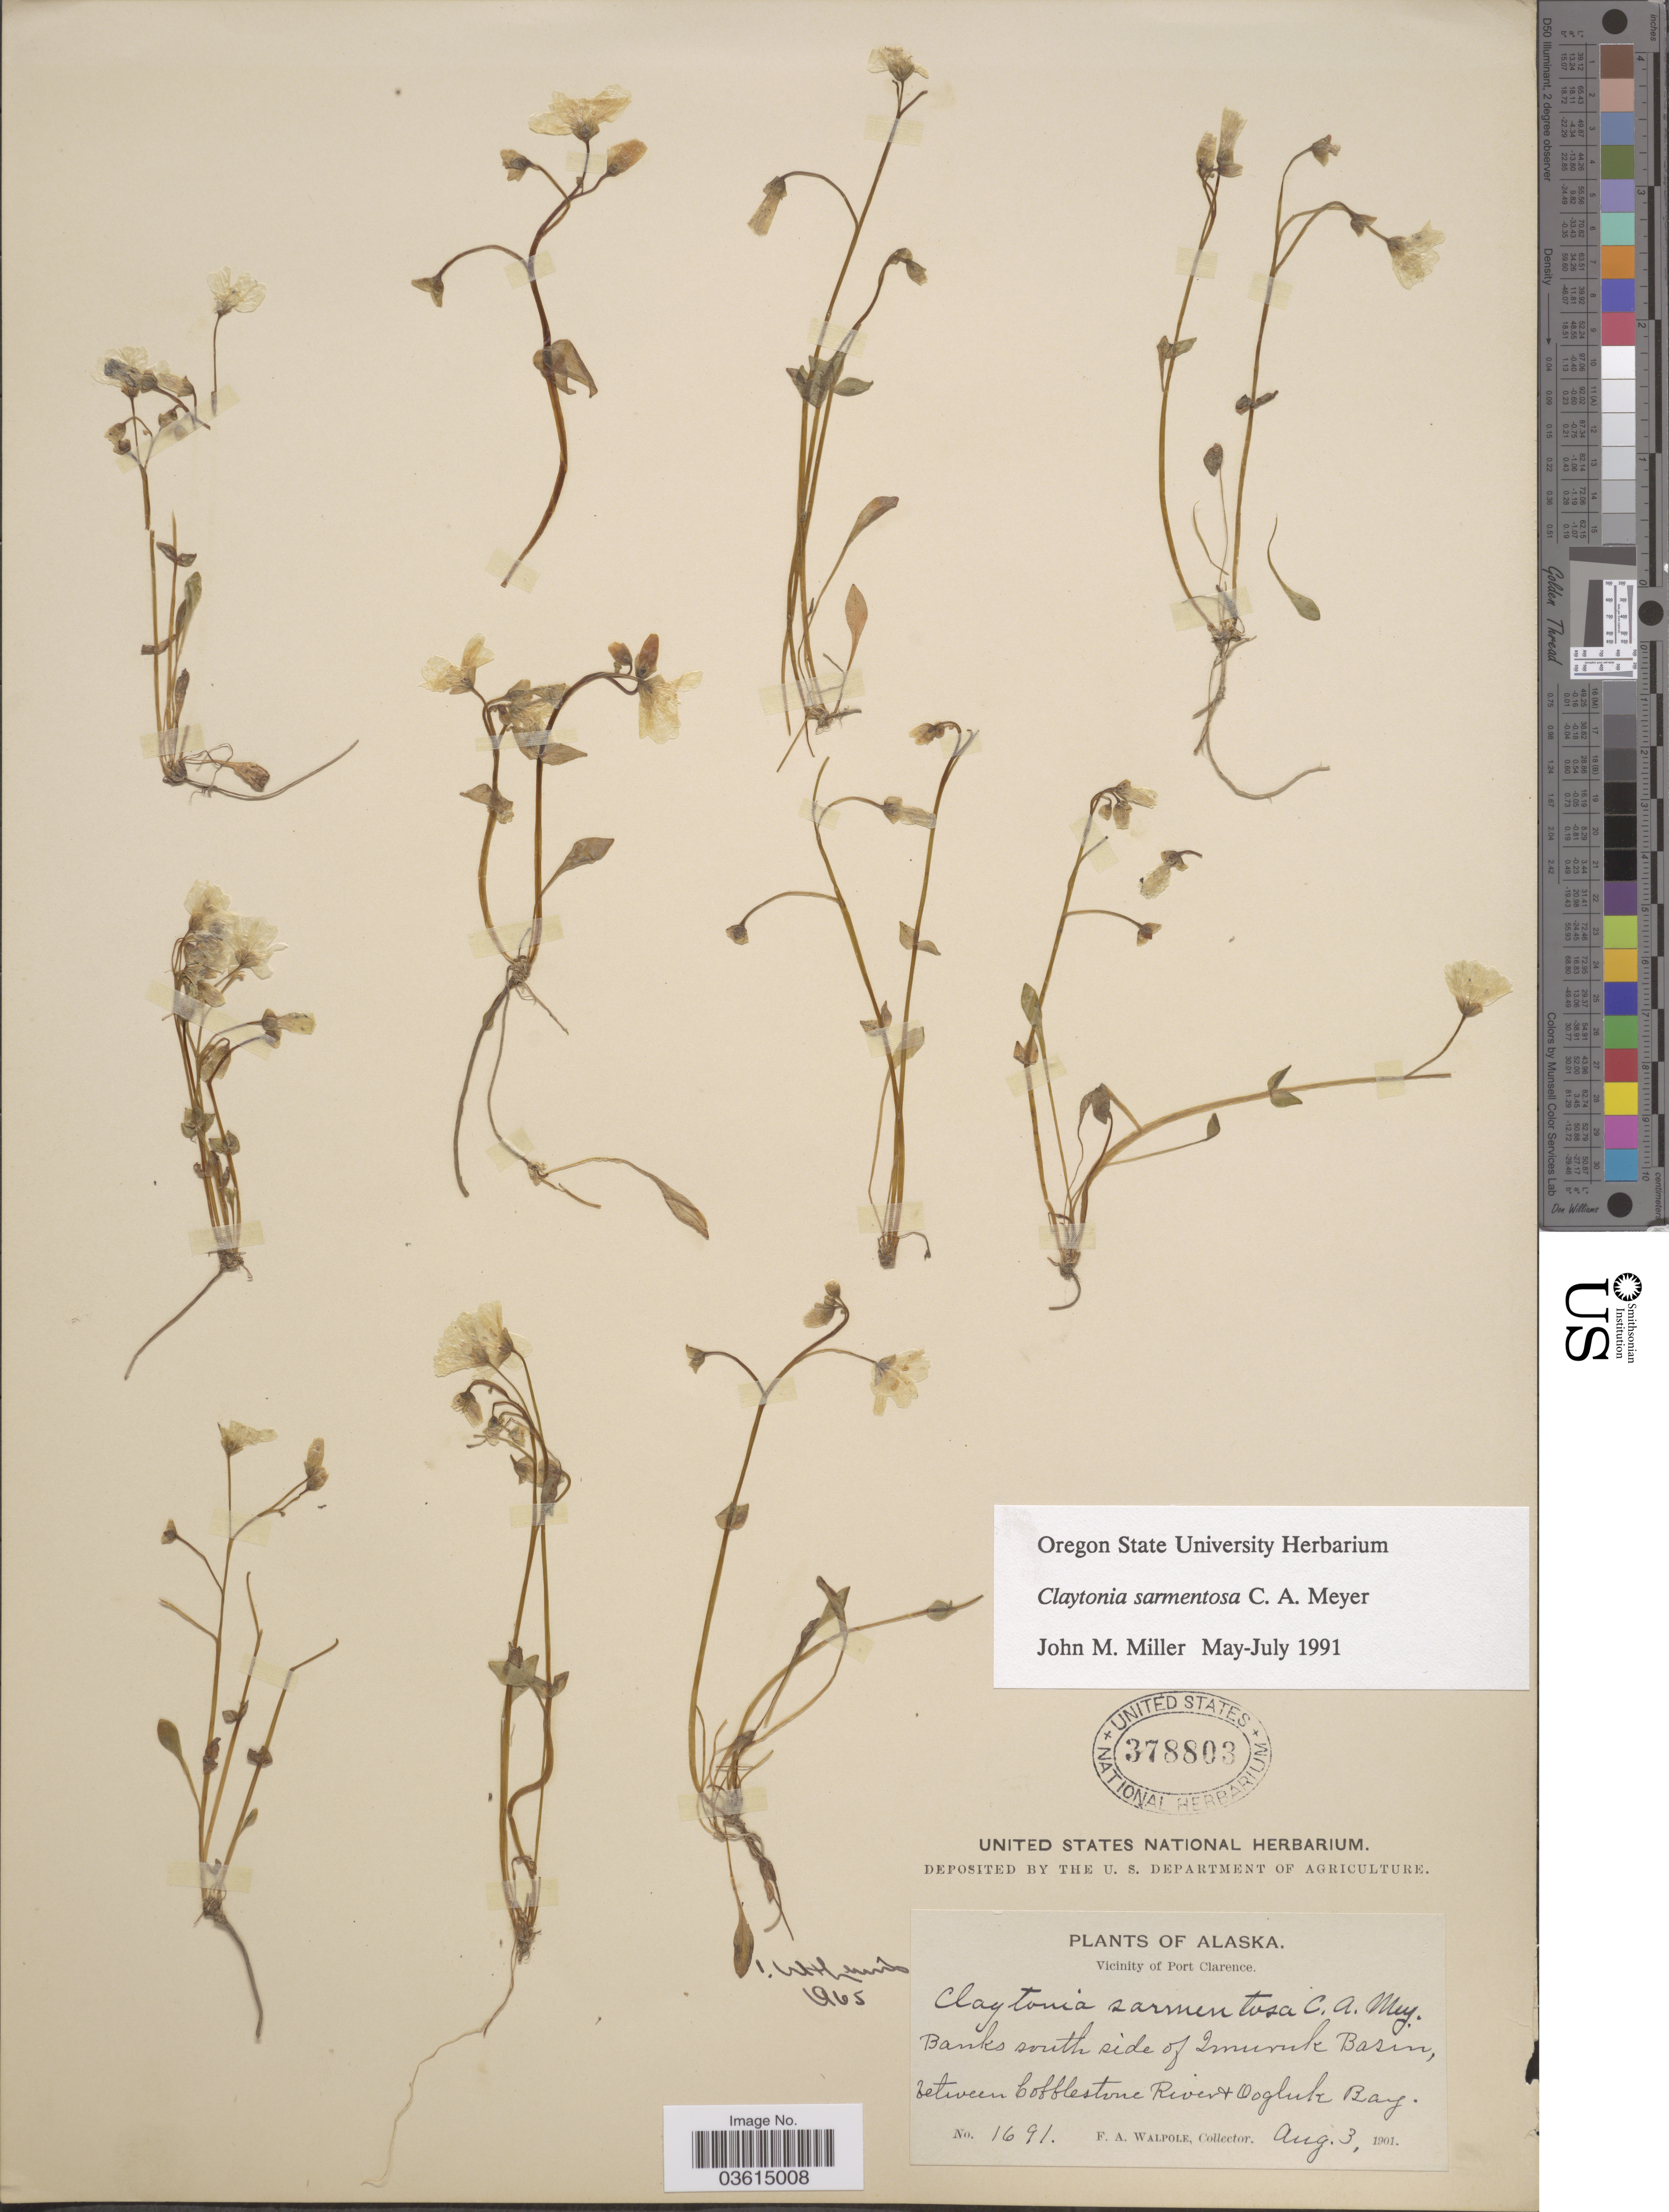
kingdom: Plantae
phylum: Tracheophyta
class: Magnoliopsida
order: Caryophyllales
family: Montiaceae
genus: Claytonia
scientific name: Claytonia sarmentosa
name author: C.A. Mey.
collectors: F. Walpole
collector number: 1691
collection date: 1901-08-03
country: United States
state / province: Alaska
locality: Vicinity of Port Clarence. Banks south side of Imuruk Basin, between Cofflestone River & Oogluk Bay.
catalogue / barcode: US 378803